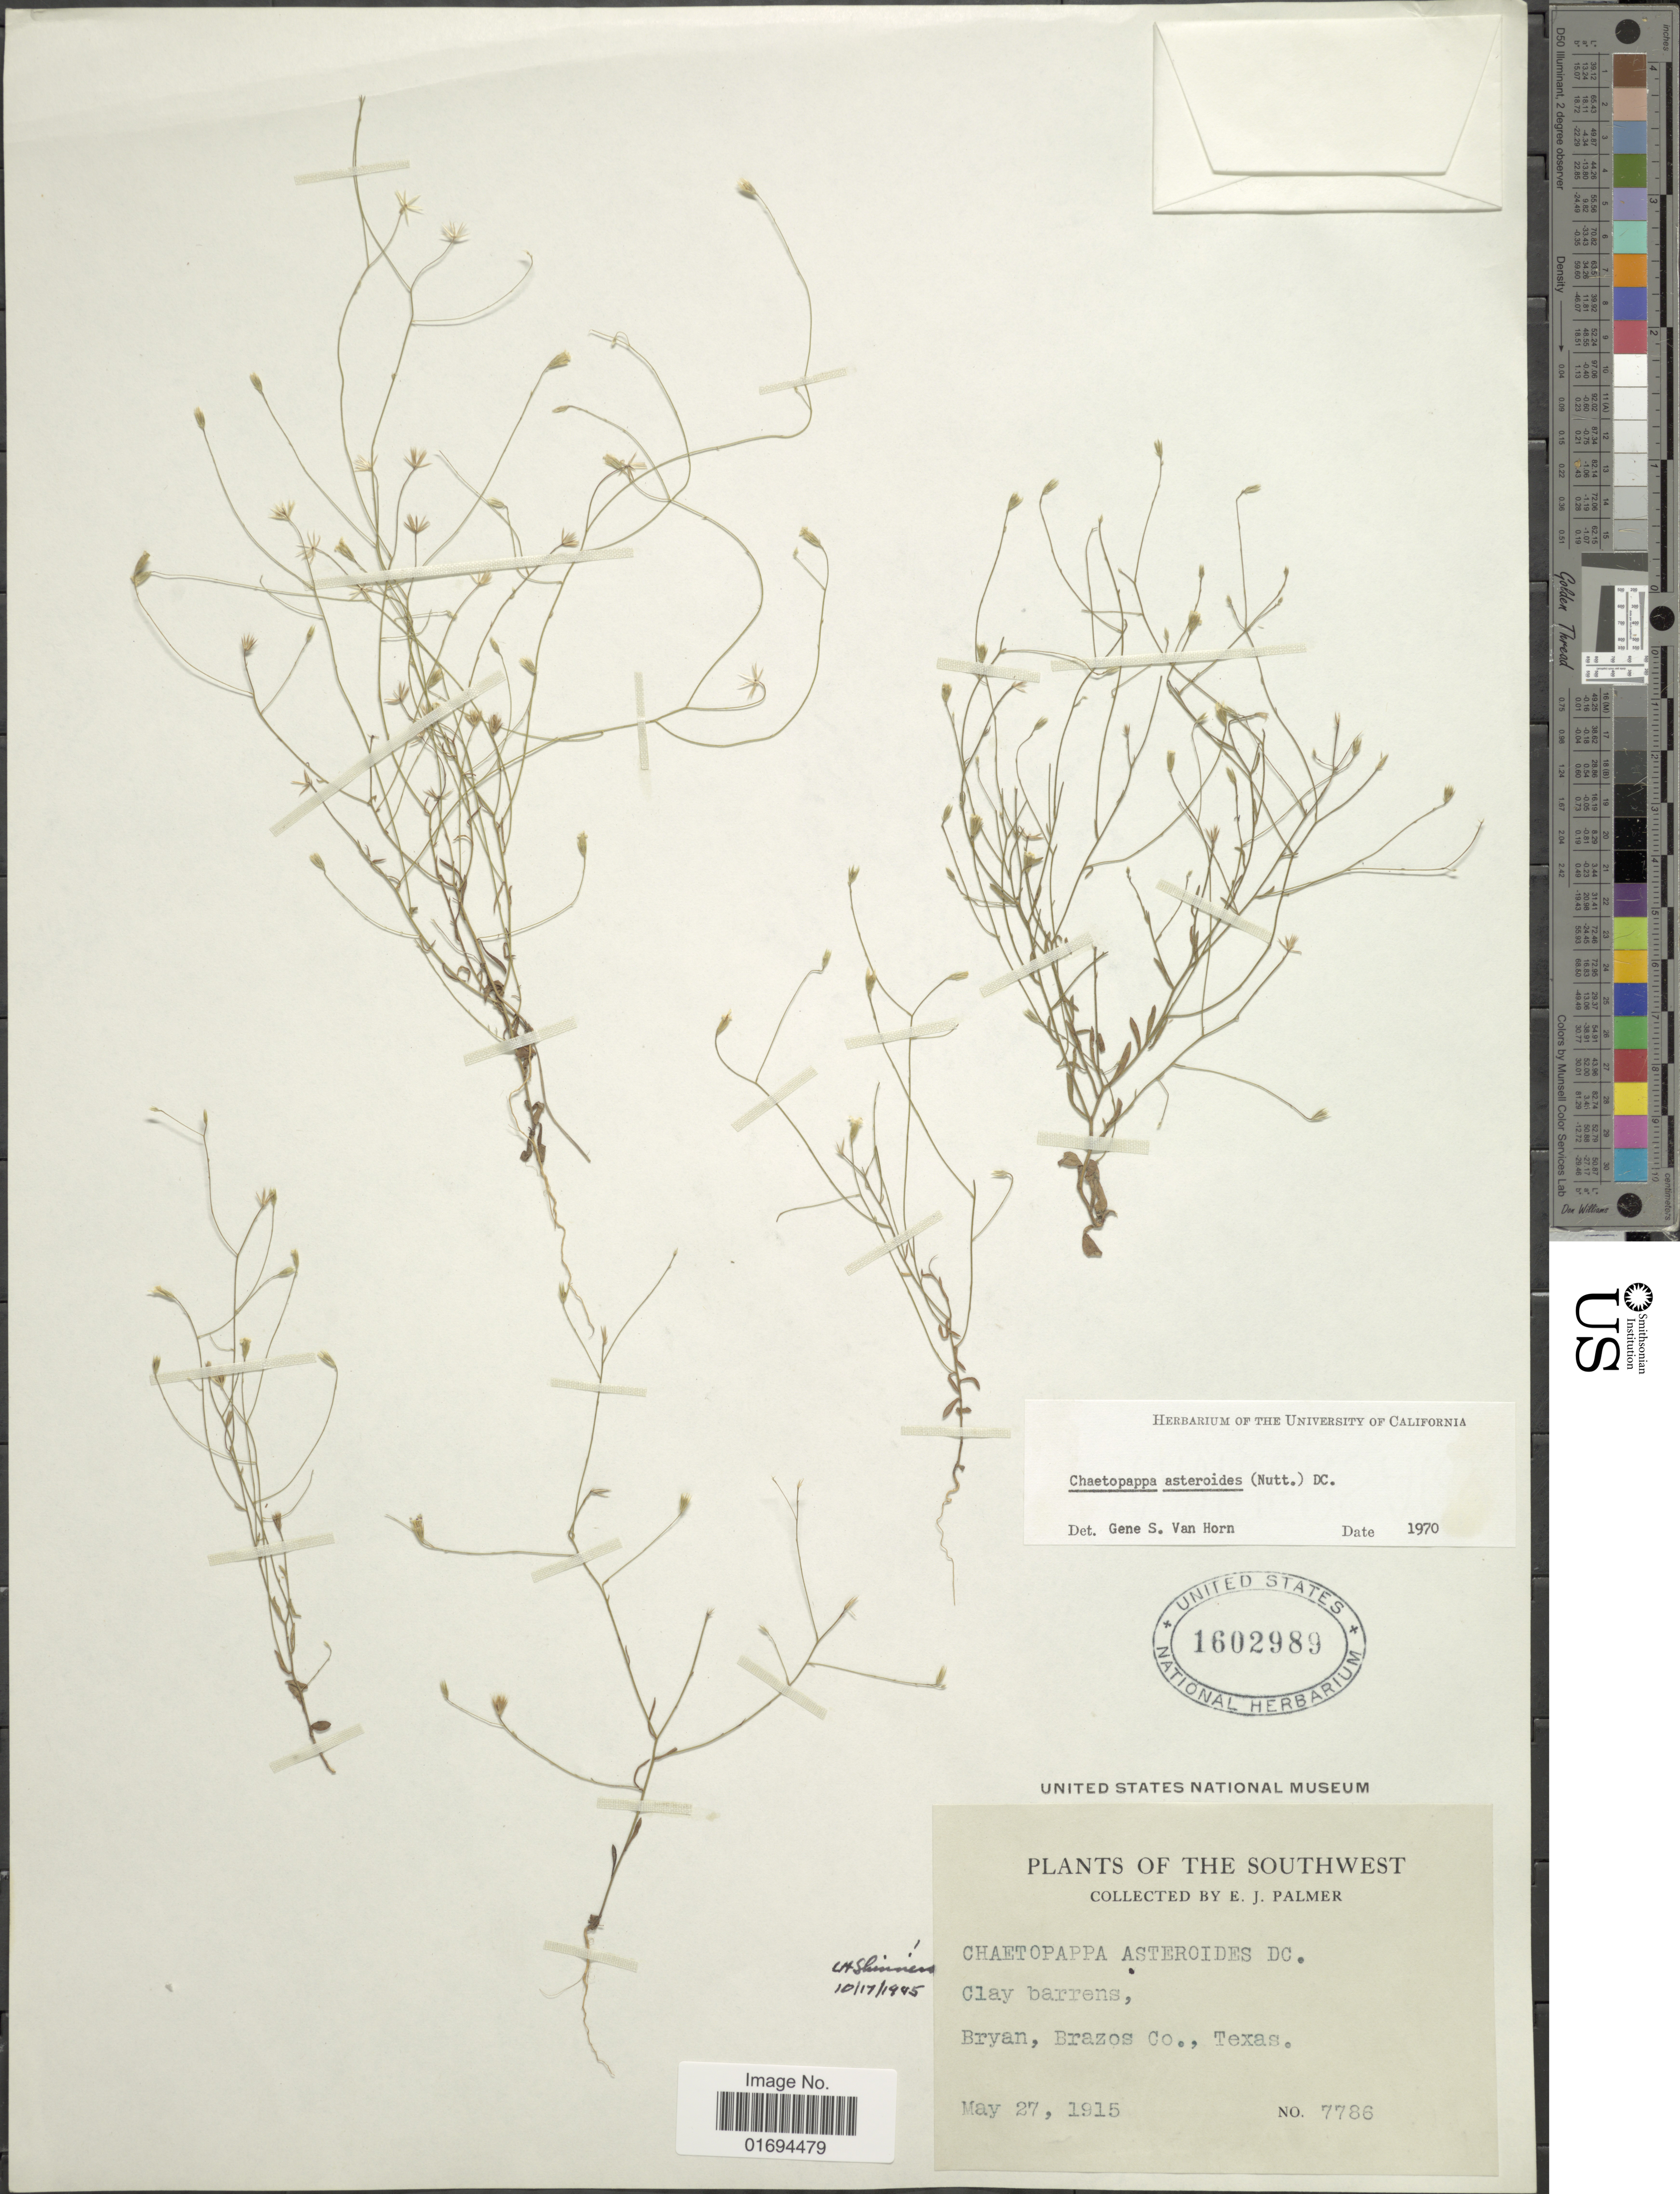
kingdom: Plantae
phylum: Tracheophyta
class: Magnoliopsida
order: Asterales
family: Asteraceae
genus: Chaetopappa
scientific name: Chaetopappa asteroides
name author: (Nutt.) DC.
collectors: J. E. Palmér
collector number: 7786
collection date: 1915-05-27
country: United States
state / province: Texas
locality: Southwest, Bryan, Brazos Co., Texas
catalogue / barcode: US 1602989